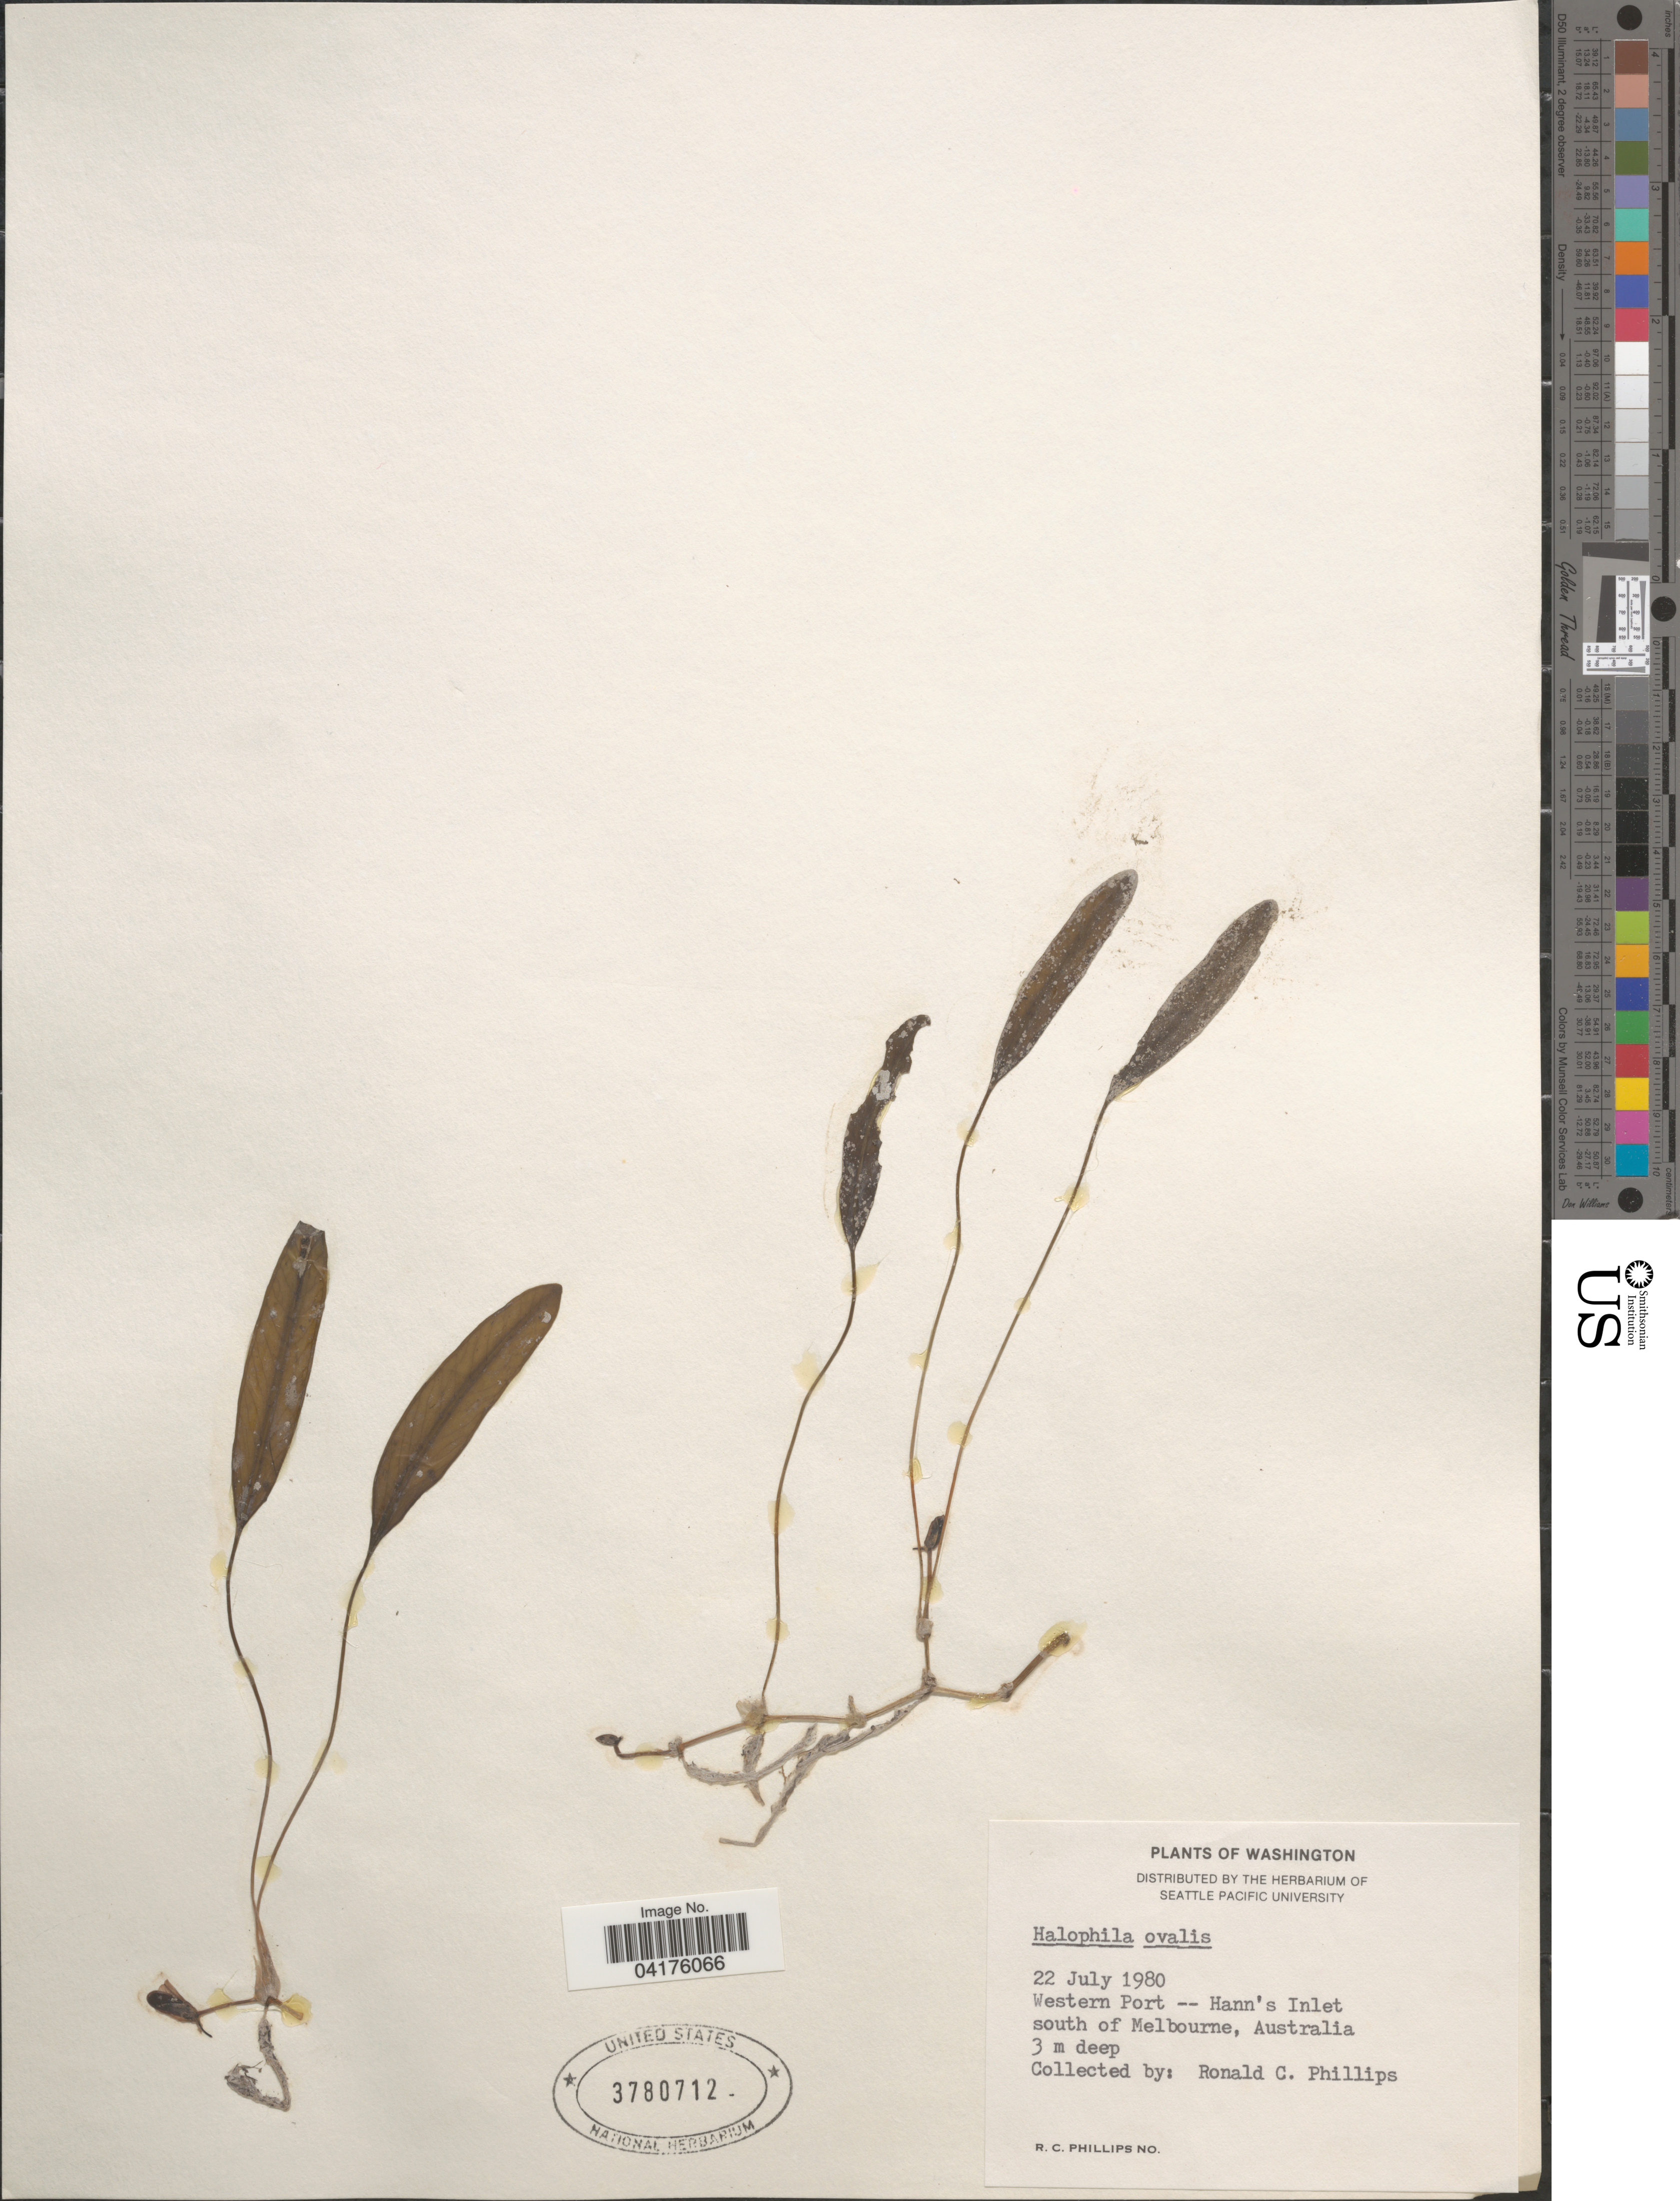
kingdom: Plantae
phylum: Tracheophyta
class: Liliopsida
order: Alismatales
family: Hydrocharitaceae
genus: Halophila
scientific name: Halophila ovalis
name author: (R. Br.) Hook. f.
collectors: R. C. Phillips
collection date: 1980-07-22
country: Australia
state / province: Victoria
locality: Western Port -- Hann's Inlet south of Melbourne.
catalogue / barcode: US 3780712